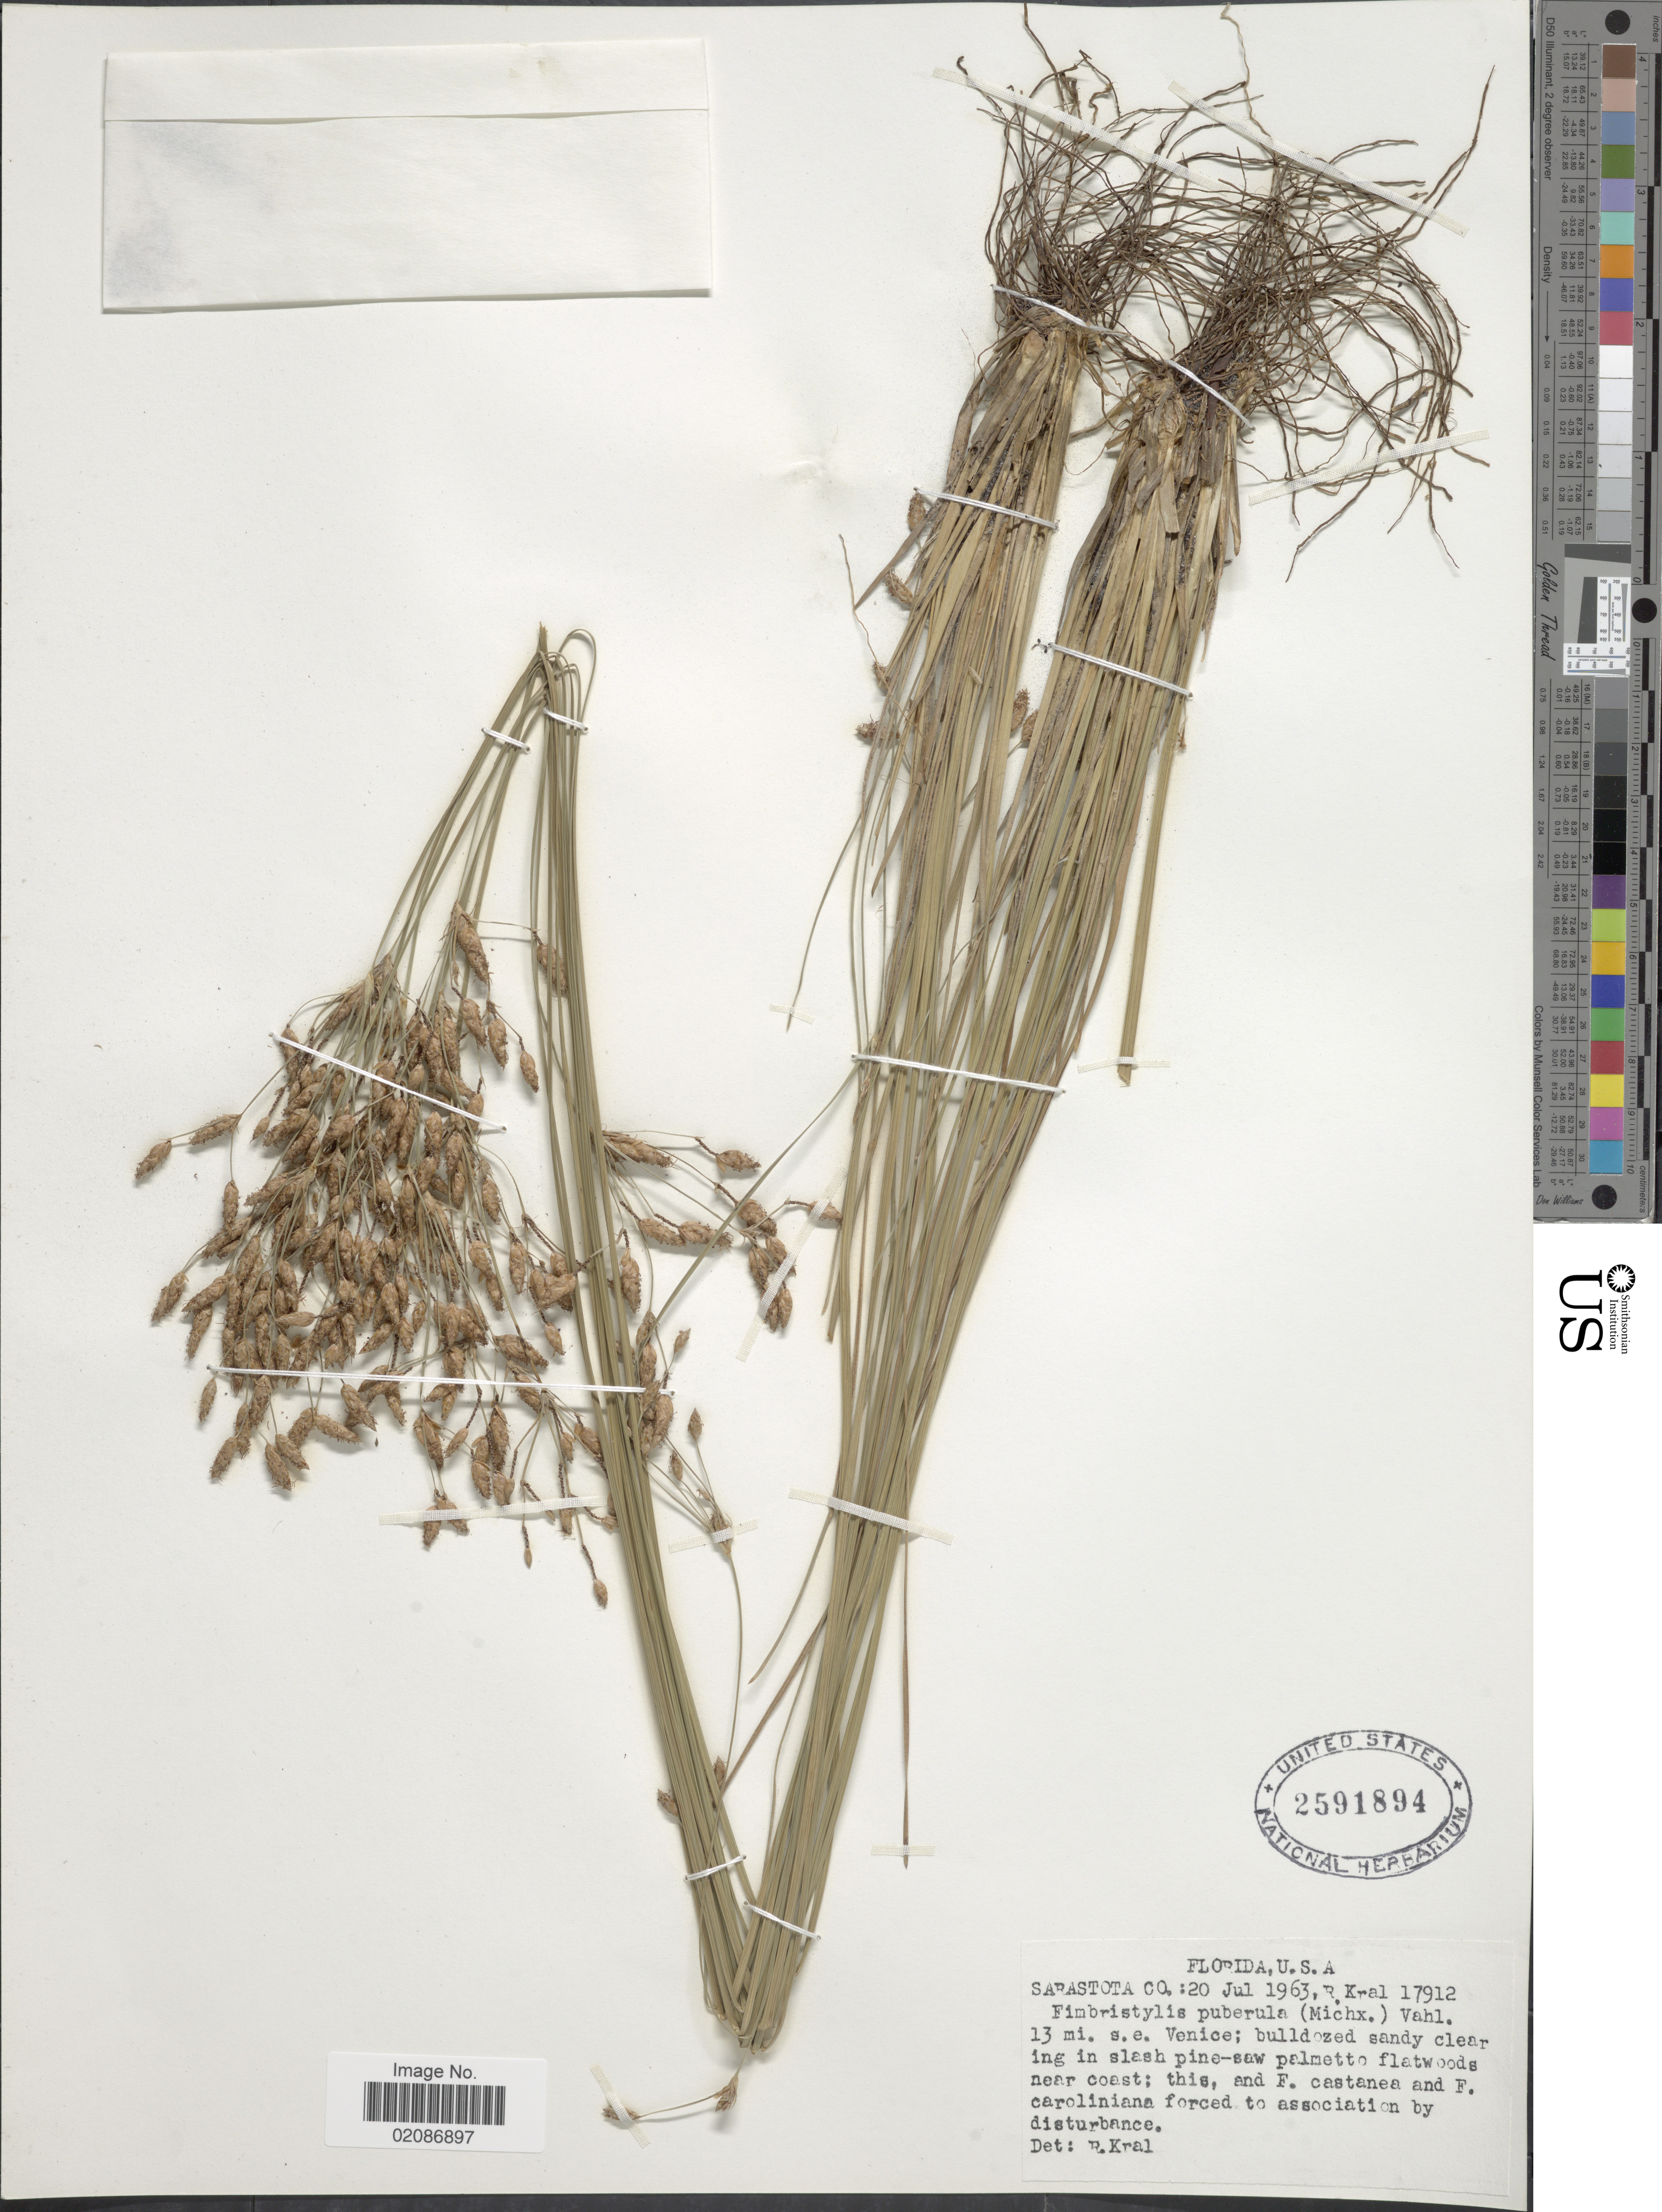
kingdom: Plantae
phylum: Tracheophyta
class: Liliopsida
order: Poales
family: Cyperaceae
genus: Fimbristylis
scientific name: Fimbristylis puberula var. puberula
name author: (Michx.) Vahl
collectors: R. Kral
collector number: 17912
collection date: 1963-07-20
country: United States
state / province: Florida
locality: Sarastota Co.: 13 mi. s.e. Venice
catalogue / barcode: US 2591894